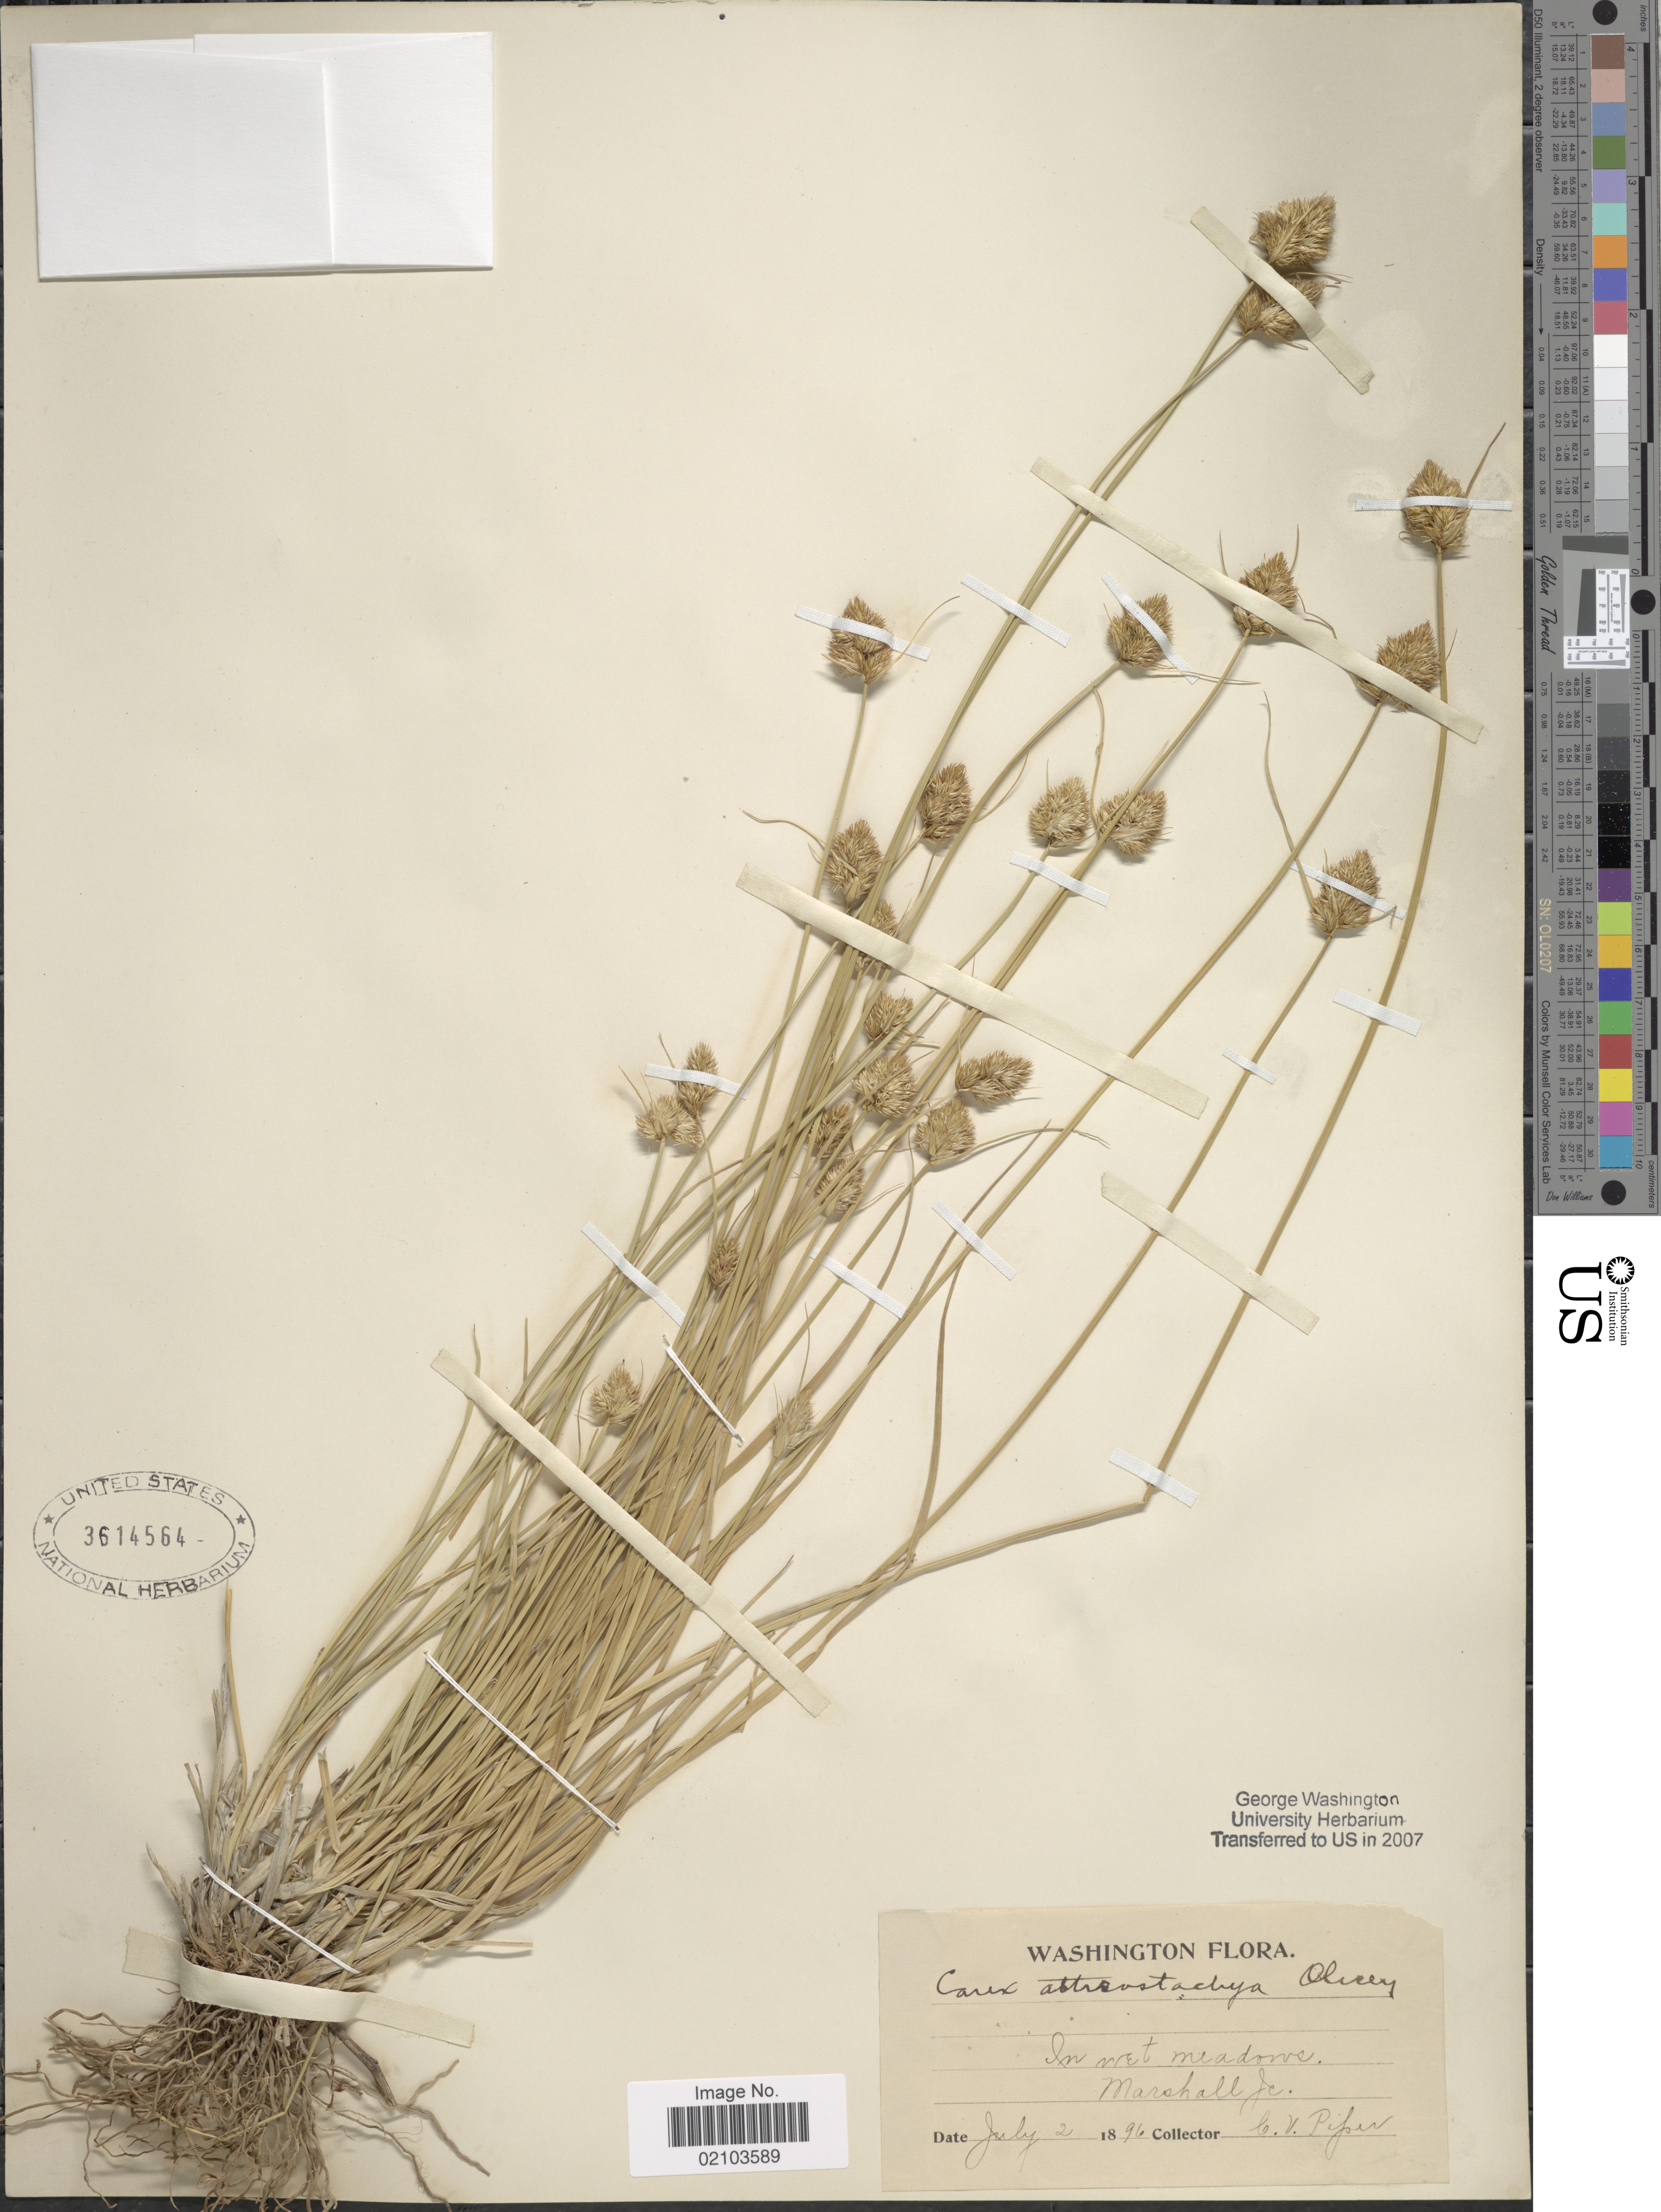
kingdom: Plantae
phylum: Tracheophyta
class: Liliopsida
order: Poales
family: Cyperaceae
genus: Carex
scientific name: Carex athrostachya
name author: Olney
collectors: C. V. Piper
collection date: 1896-07-02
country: United States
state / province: Washington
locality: Marshall Jc.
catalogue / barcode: US 3614564